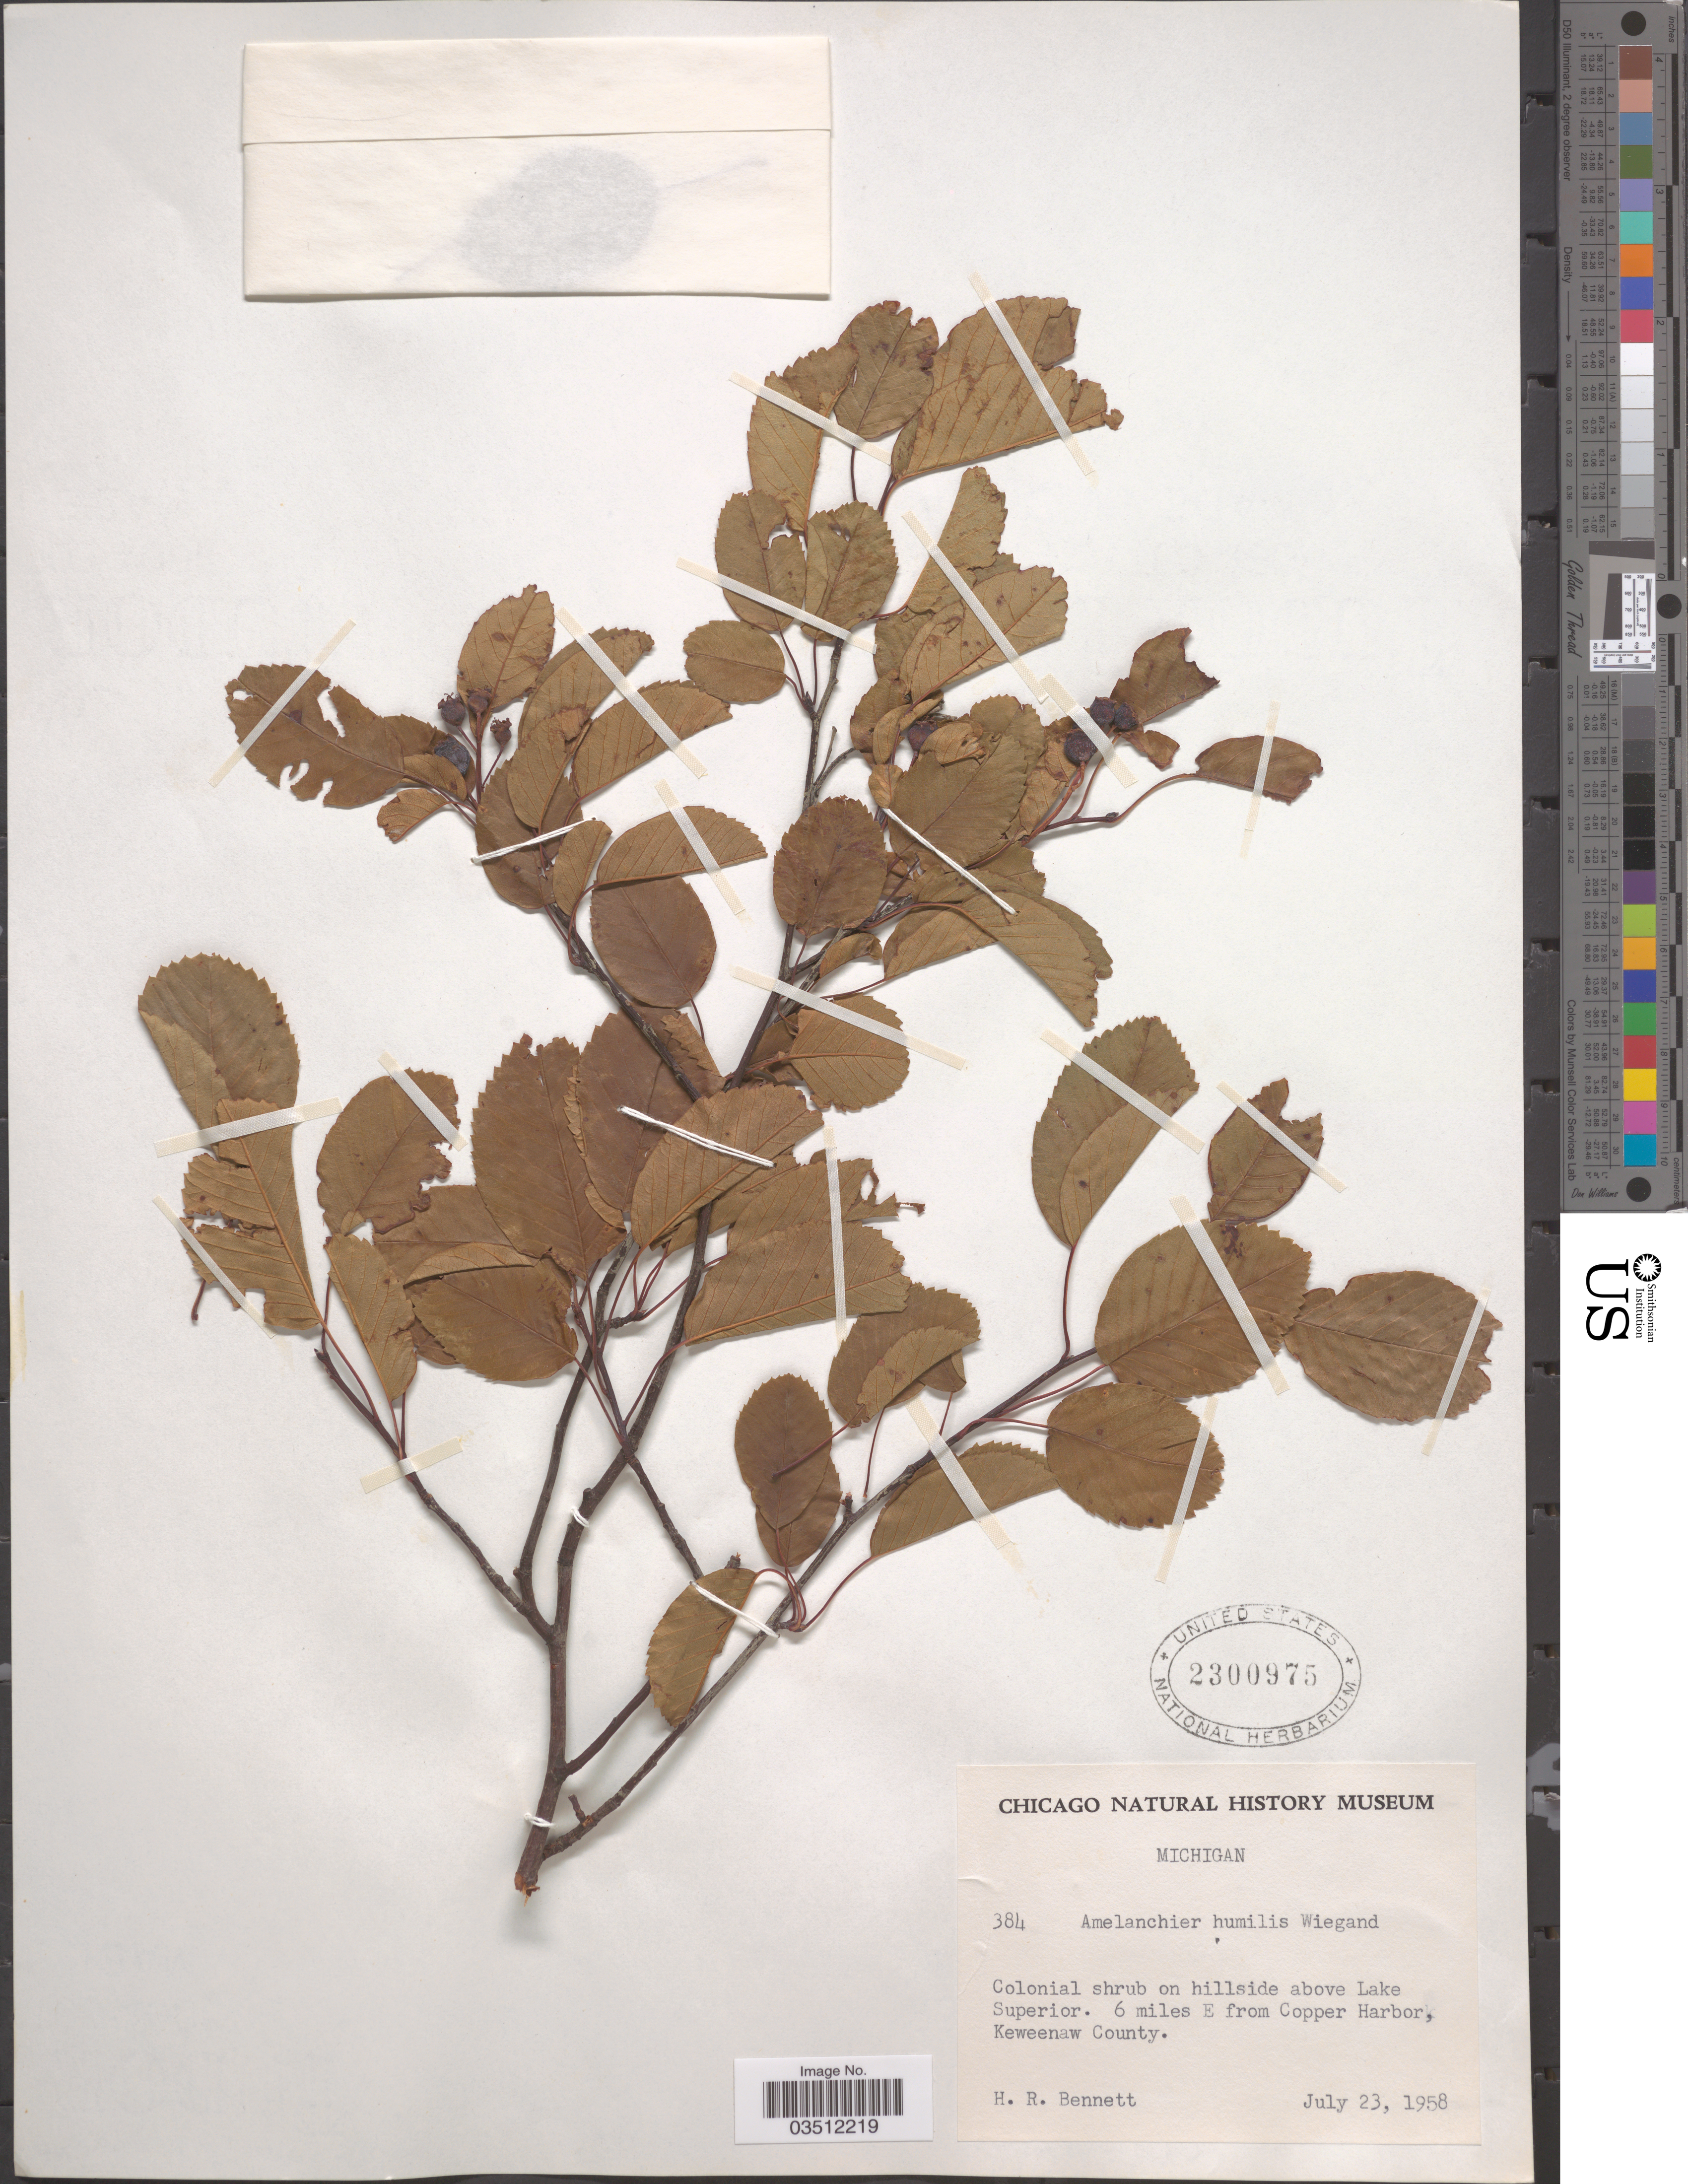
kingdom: Plantae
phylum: Tracheophyta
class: Magnoliopsida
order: Rosales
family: Rosaceae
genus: Amelanchier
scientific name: Amelanchier humilis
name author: Wiegand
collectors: H. R. Bennett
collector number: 384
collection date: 1958-07-23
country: United States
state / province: Michigan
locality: Above Lake Superior. 6 miles E from Copper Harbor, Keweenaw County.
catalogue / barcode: US 2300975